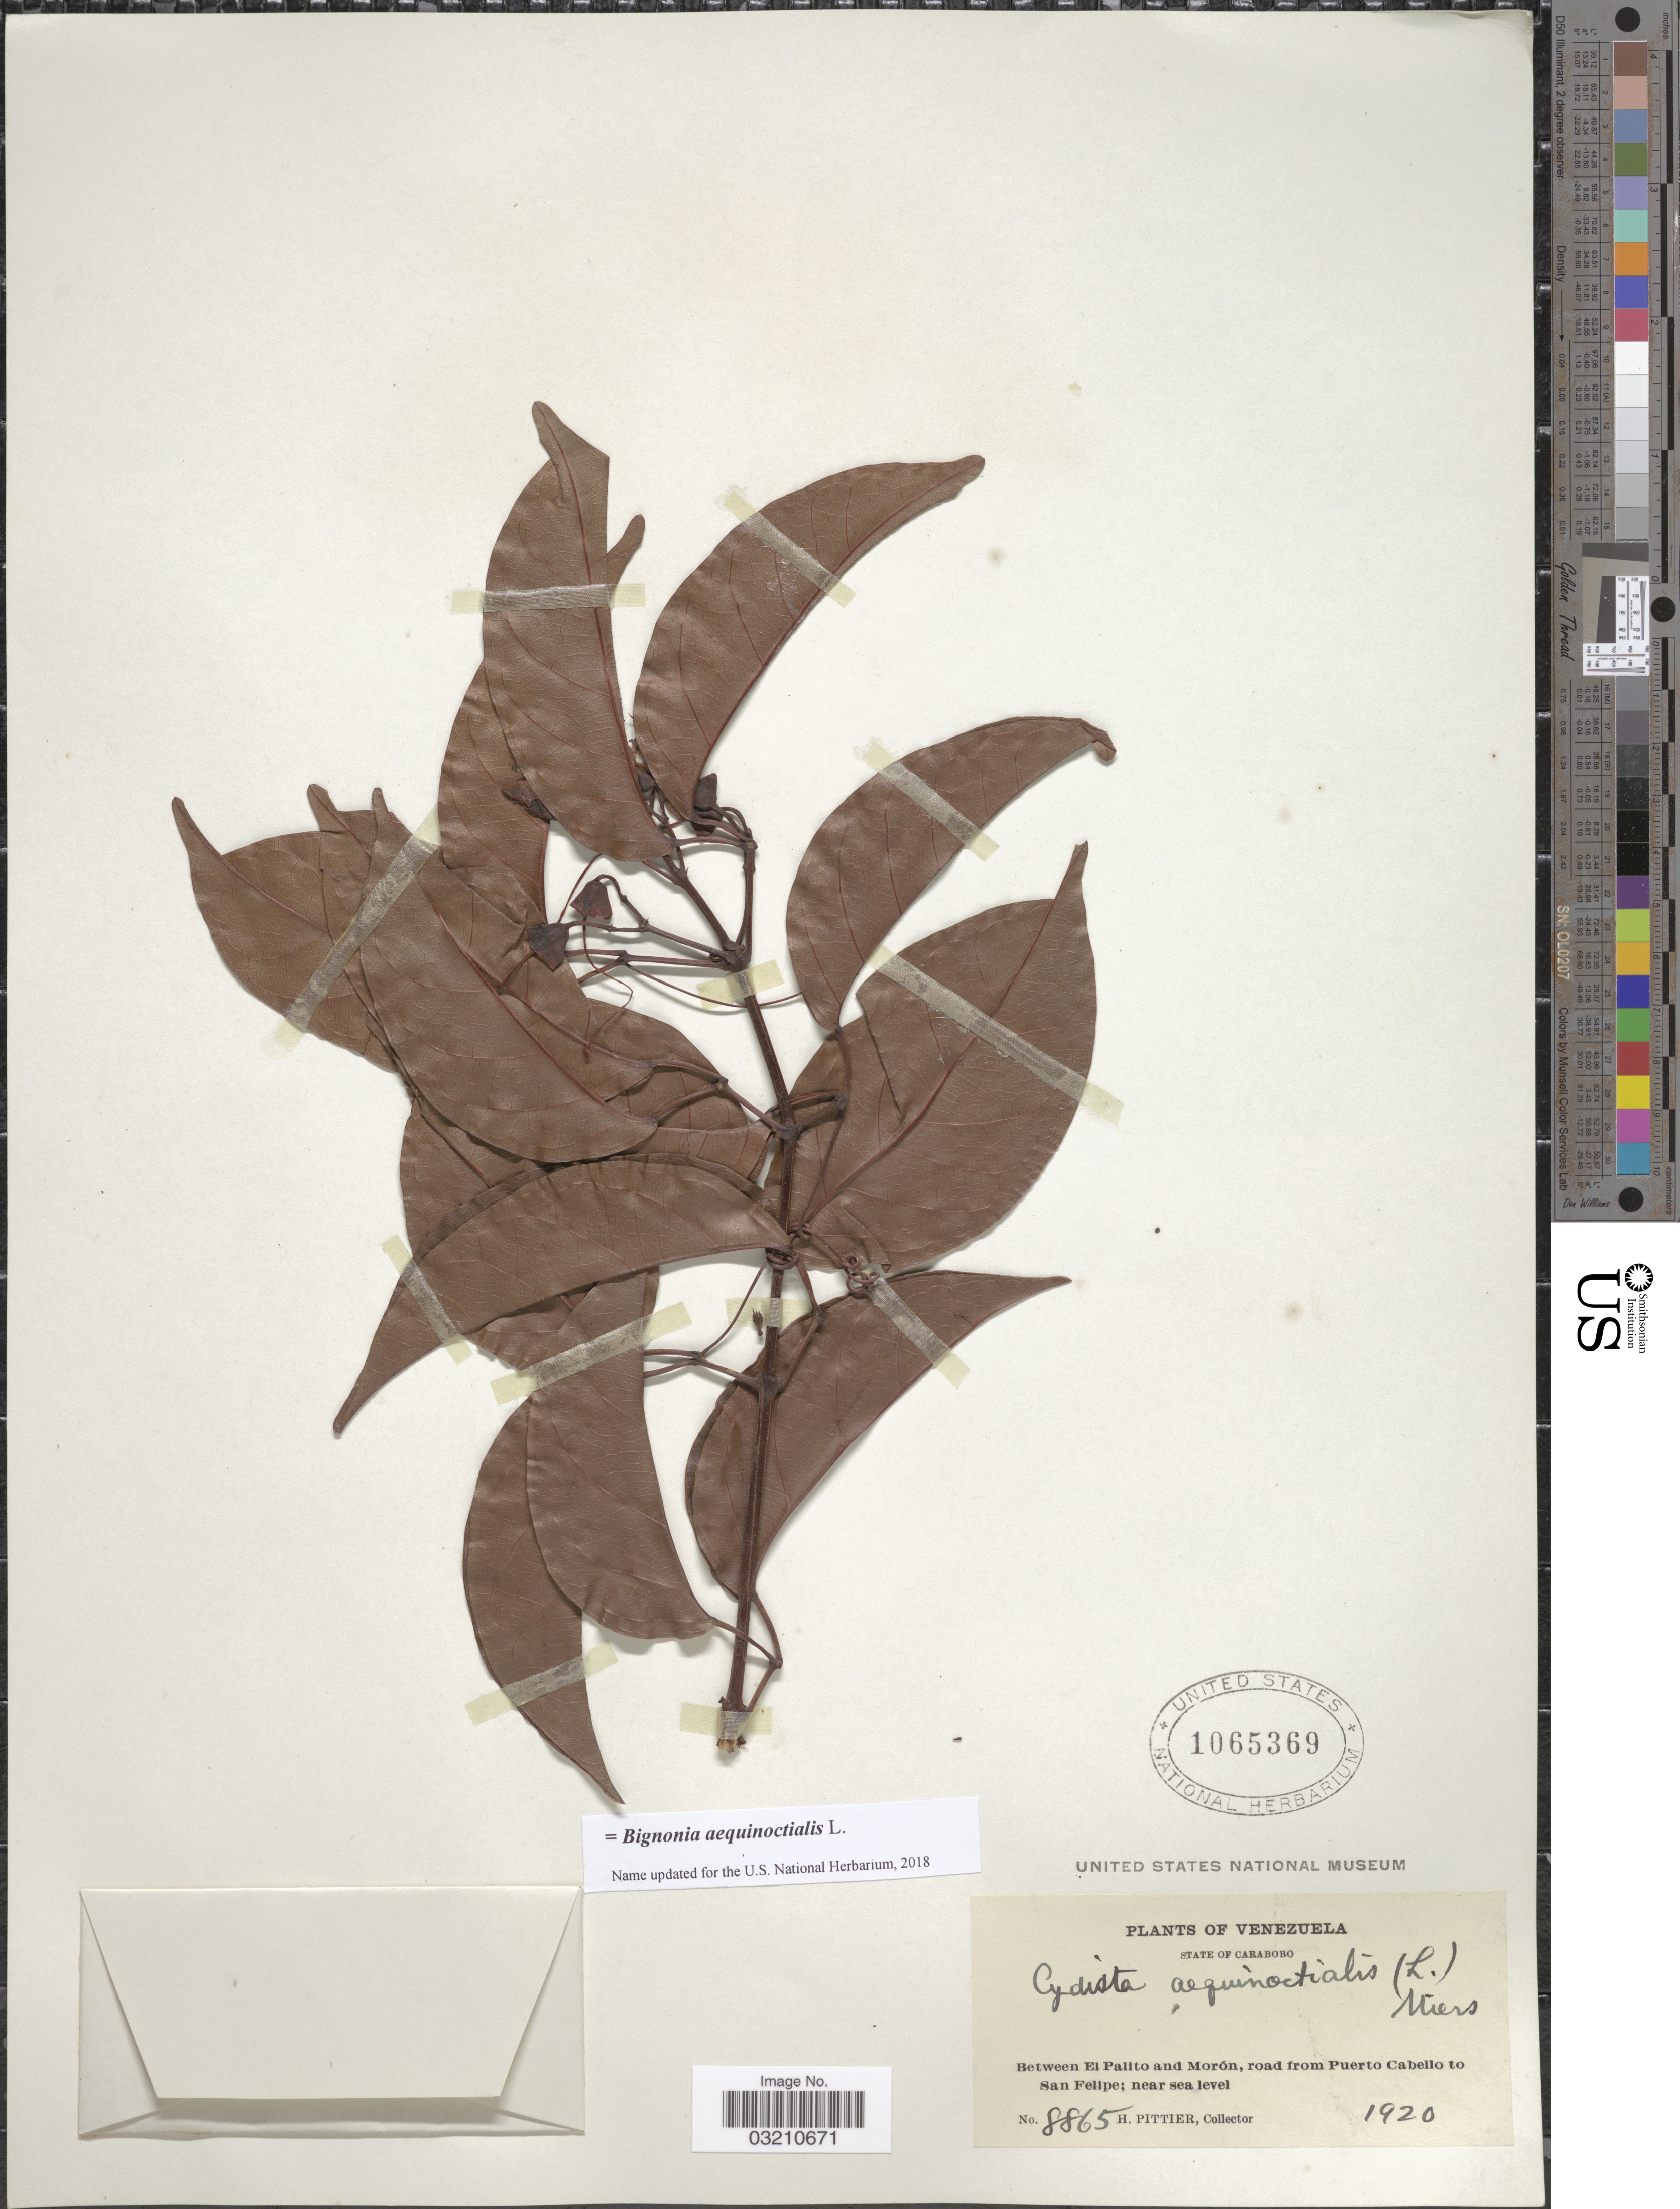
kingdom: Plantae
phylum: Tracheophyta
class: Magnoliopsida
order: Lamiales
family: Bignoniaceae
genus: Bignonia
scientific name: Bignonia aequinoctialis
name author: L.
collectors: H. F. Pittier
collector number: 8865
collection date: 1920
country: Venezuela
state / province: Carabobo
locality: Between El Palito and Morón, road from Puerto Cabello to San Felipe.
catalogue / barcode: US 1065369